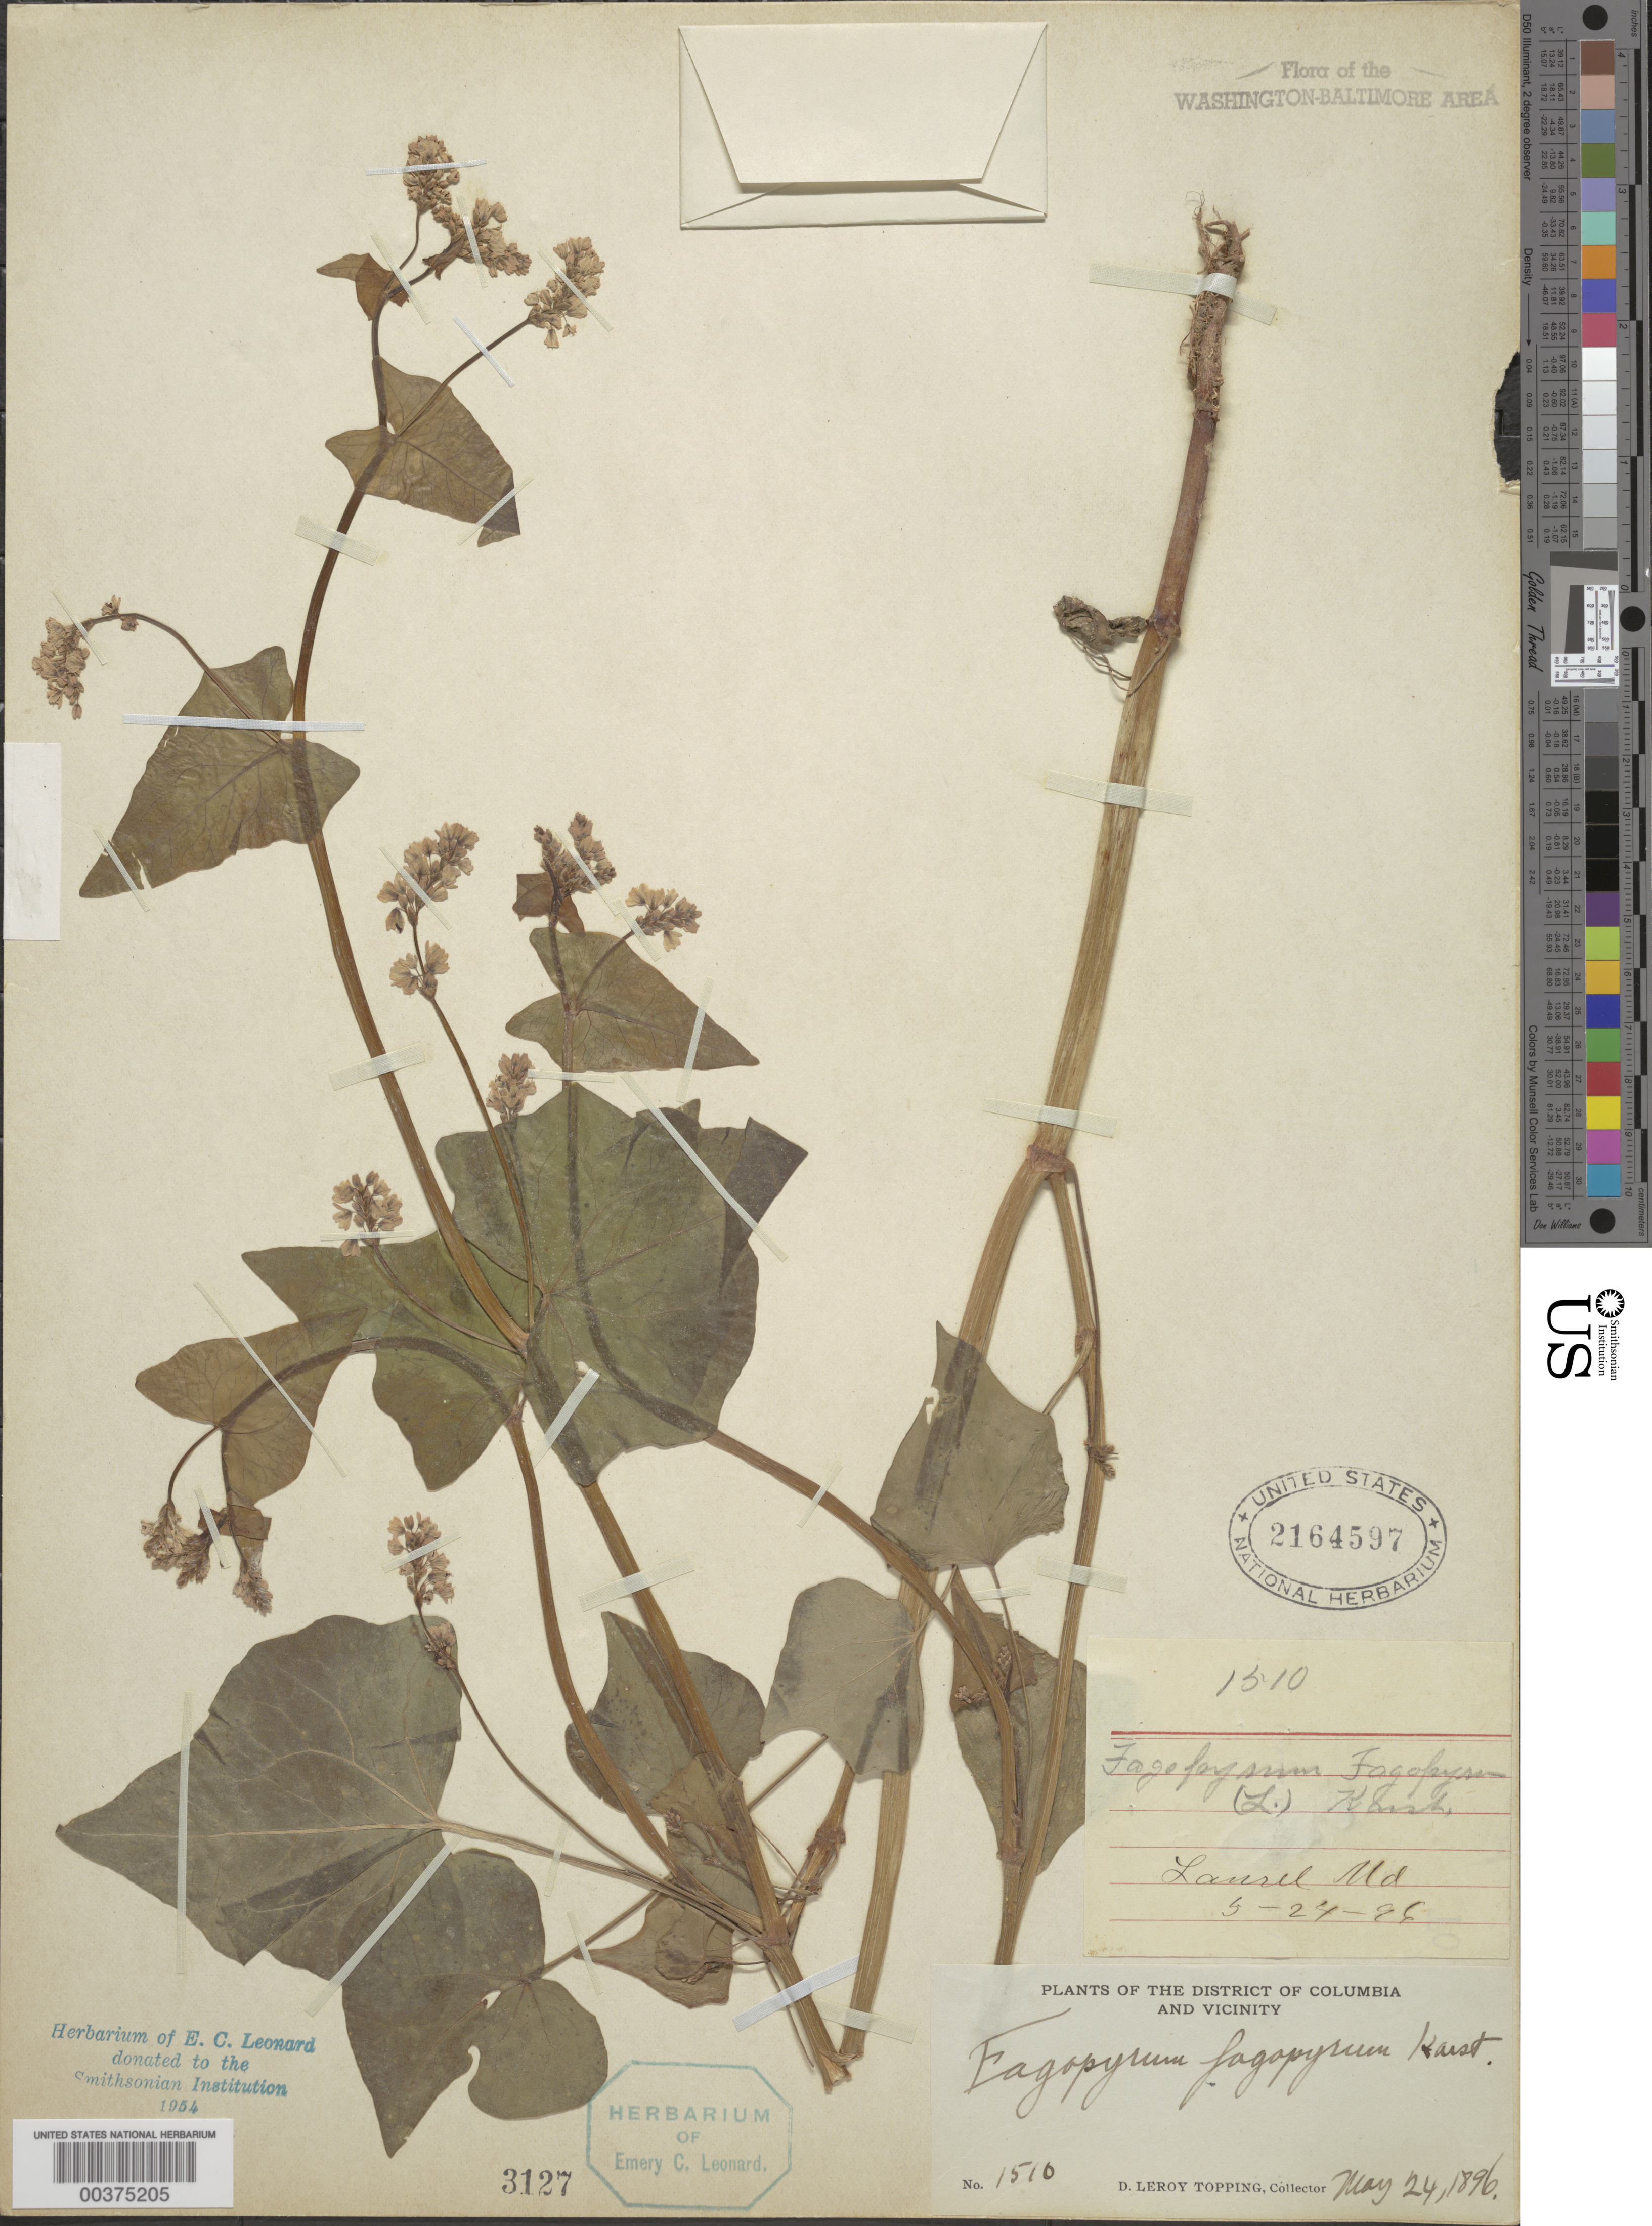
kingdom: Plantae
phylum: Tracheophyta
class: Magnoliopsida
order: Caryophyllales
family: Polygonaceae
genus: Fagopyrum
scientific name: Fagopyrum esculentum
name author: Moench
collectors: D. L. Topping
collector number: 1510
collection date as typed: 24 May 1896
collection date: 1896-05-24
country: United States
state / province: Maryland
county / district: Prince George's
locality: Laurel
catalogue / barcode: US 2164597